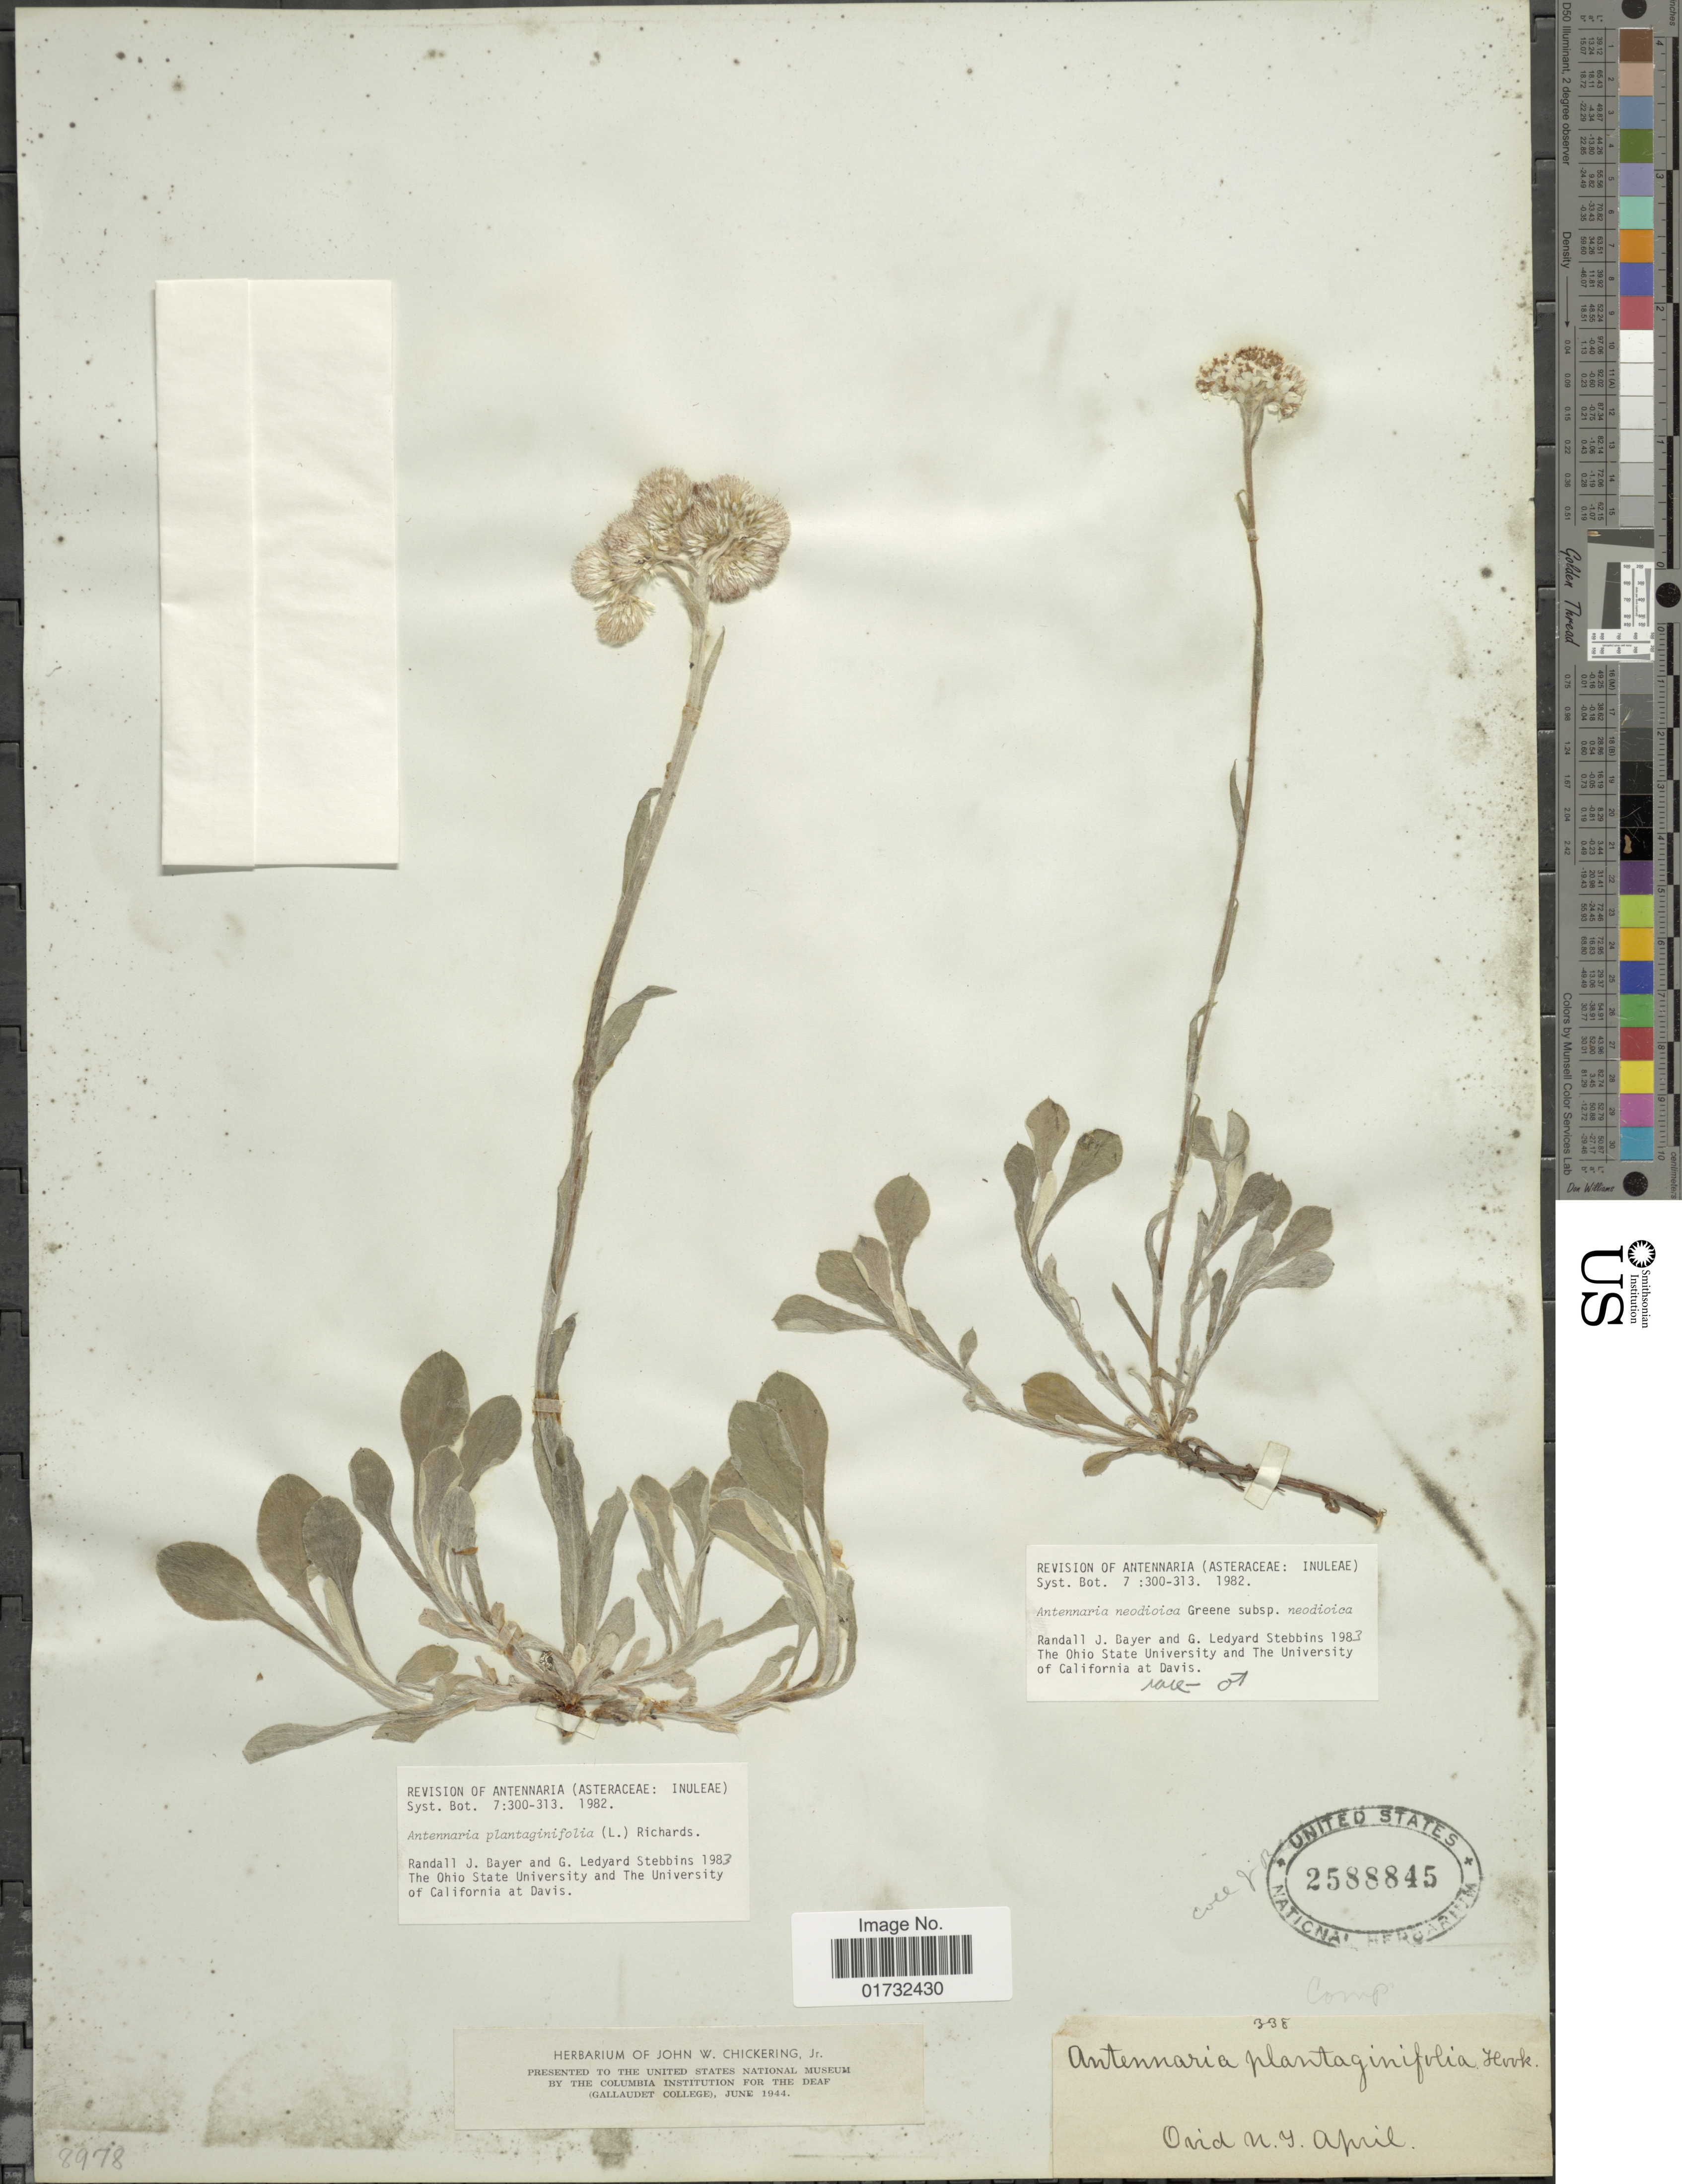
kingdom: Plantae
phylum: Tracheophyta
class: Magnoliopsida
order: Asterales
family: Asteraceae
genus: Antennaria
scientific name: Antennaria plantaginifolia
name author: (L.) Richardson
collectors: R. Bayer & G. L. Stebbins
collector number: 338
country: United States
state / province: New York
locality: Ovid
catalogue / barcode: US 2588845